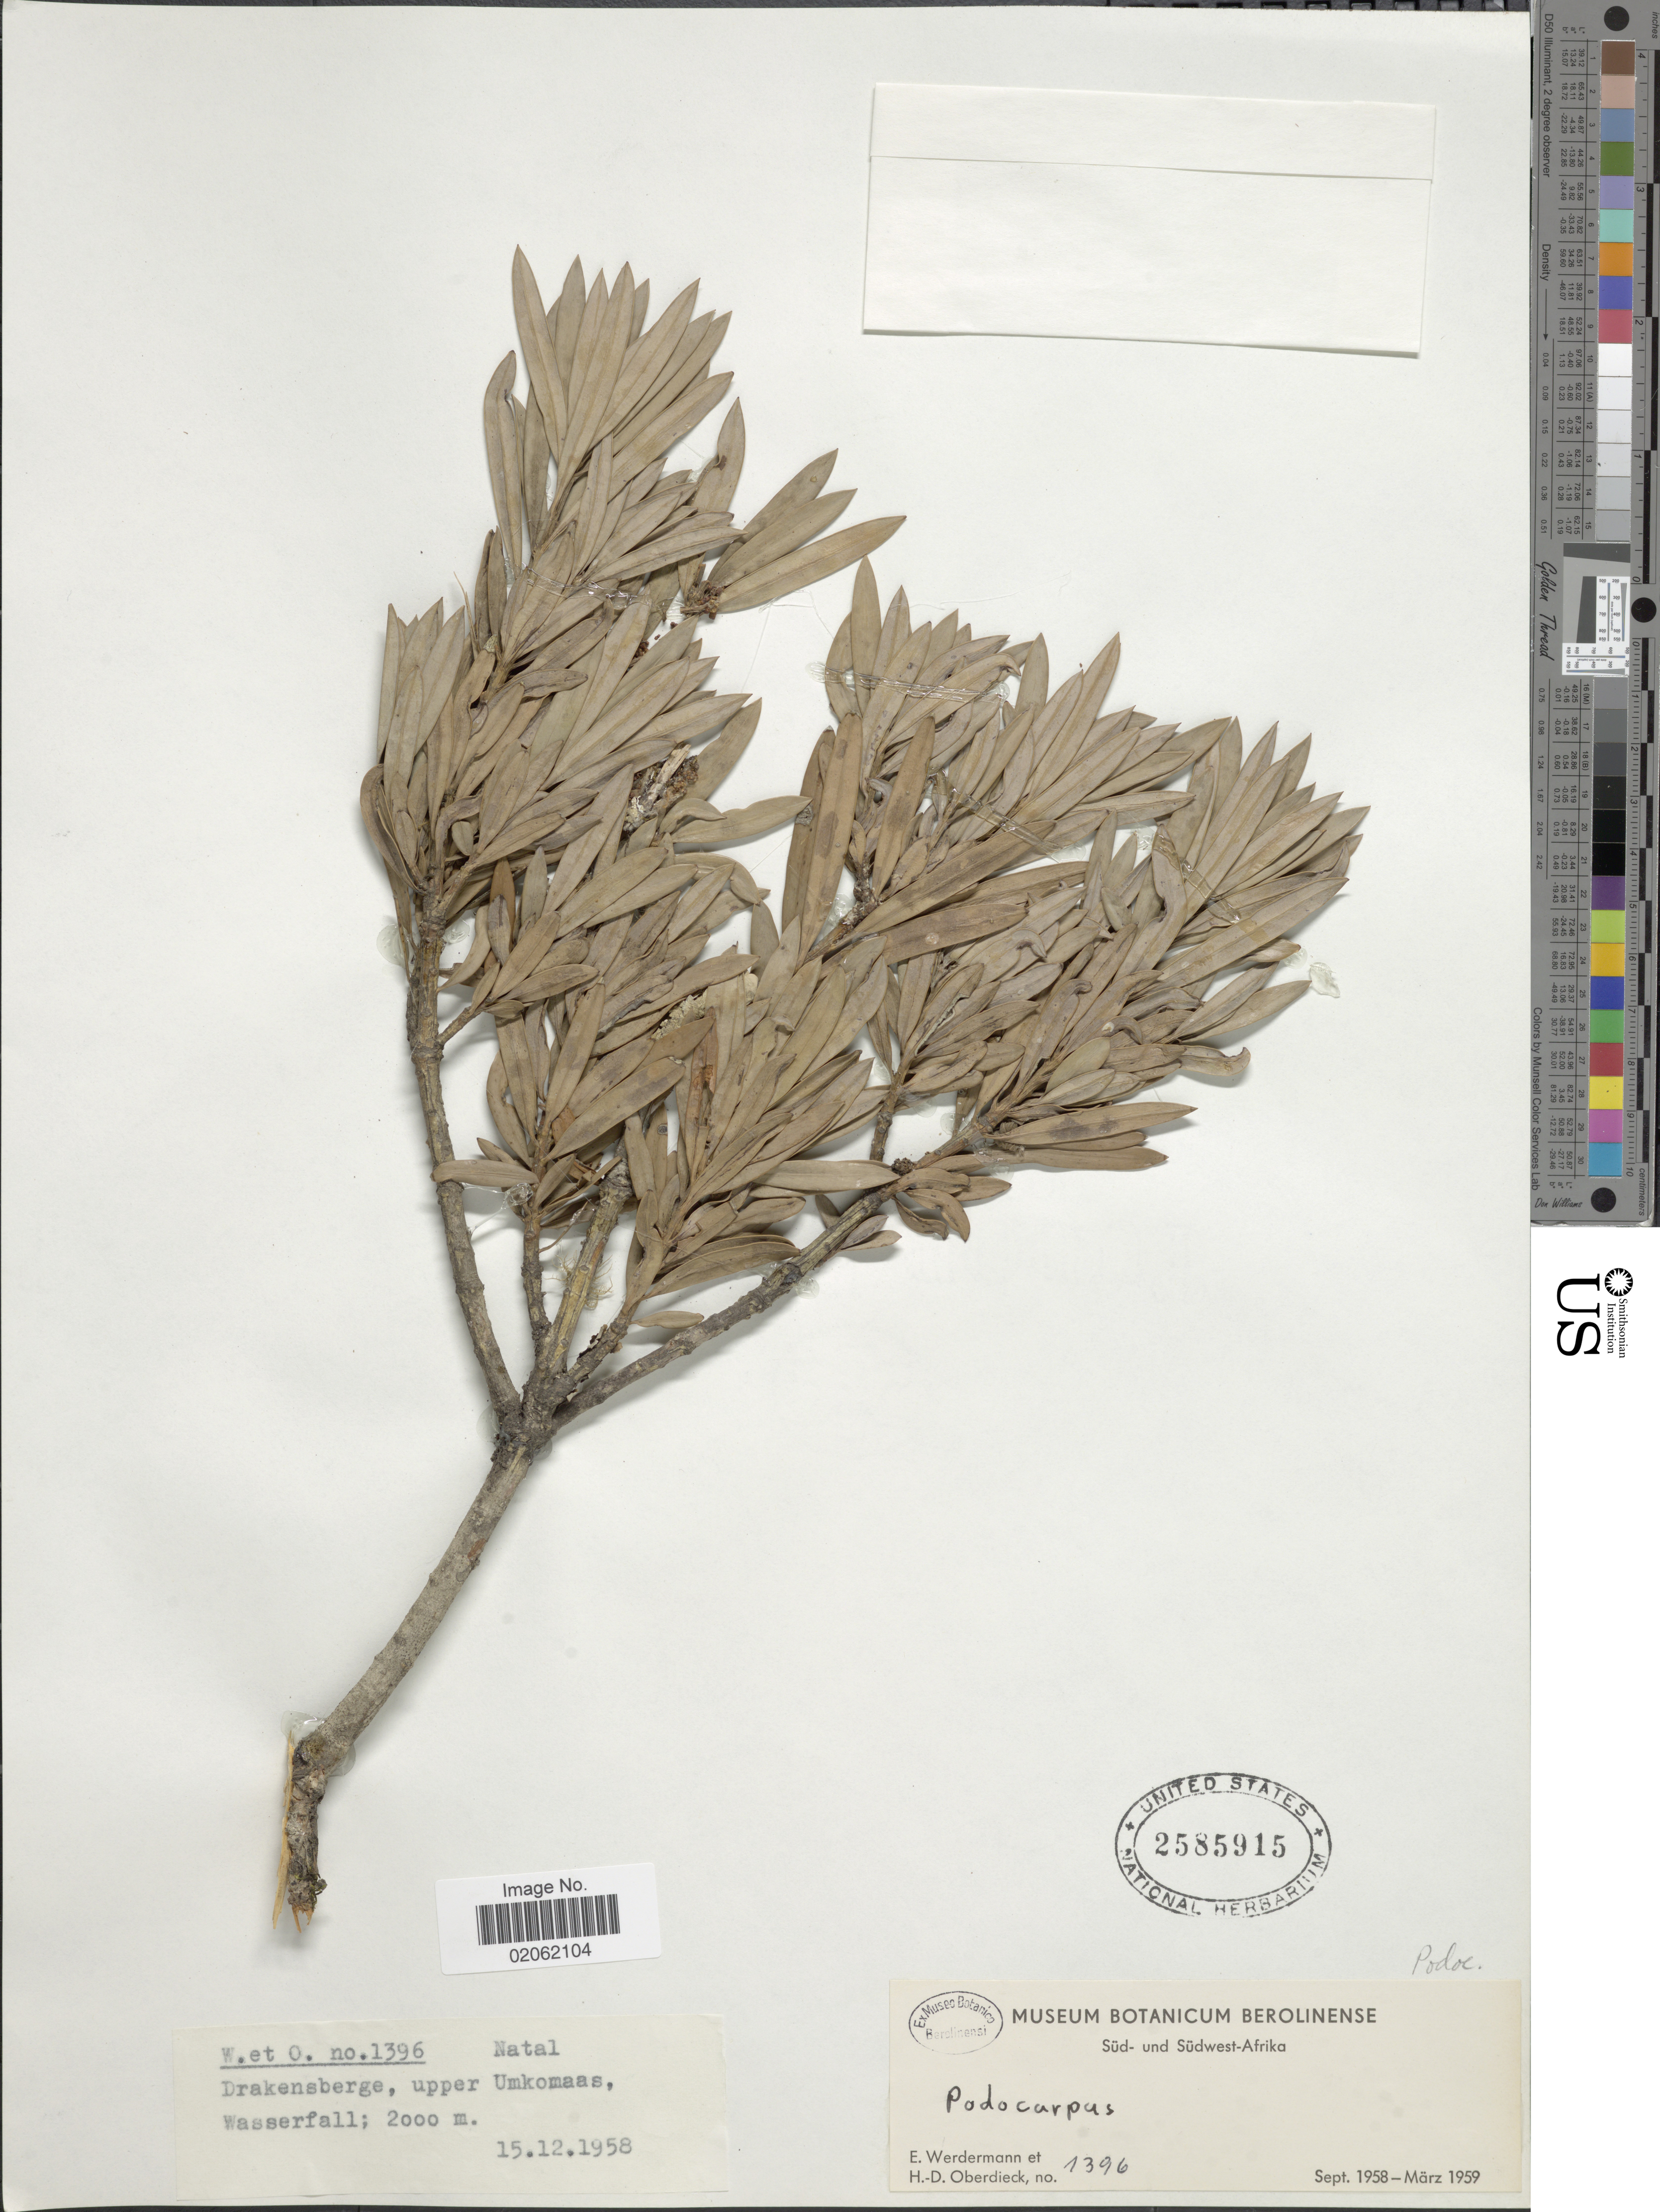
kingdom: Plantae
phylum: Tracheophyta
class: Pinopsida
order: Pinales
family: Podocarpaceae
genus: Podocarpus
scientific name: Podocarpus sp.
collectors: E. Werdermann & H. Oberdieck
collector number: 1396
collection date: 1958-12-15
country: South Africa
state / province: KwaZulu-Natal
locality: Natal, Drakensberge, upper Umkomaas, Wasserfall, Süd - und Südwest-Afrika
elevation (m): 2000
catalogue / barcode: US 2585915